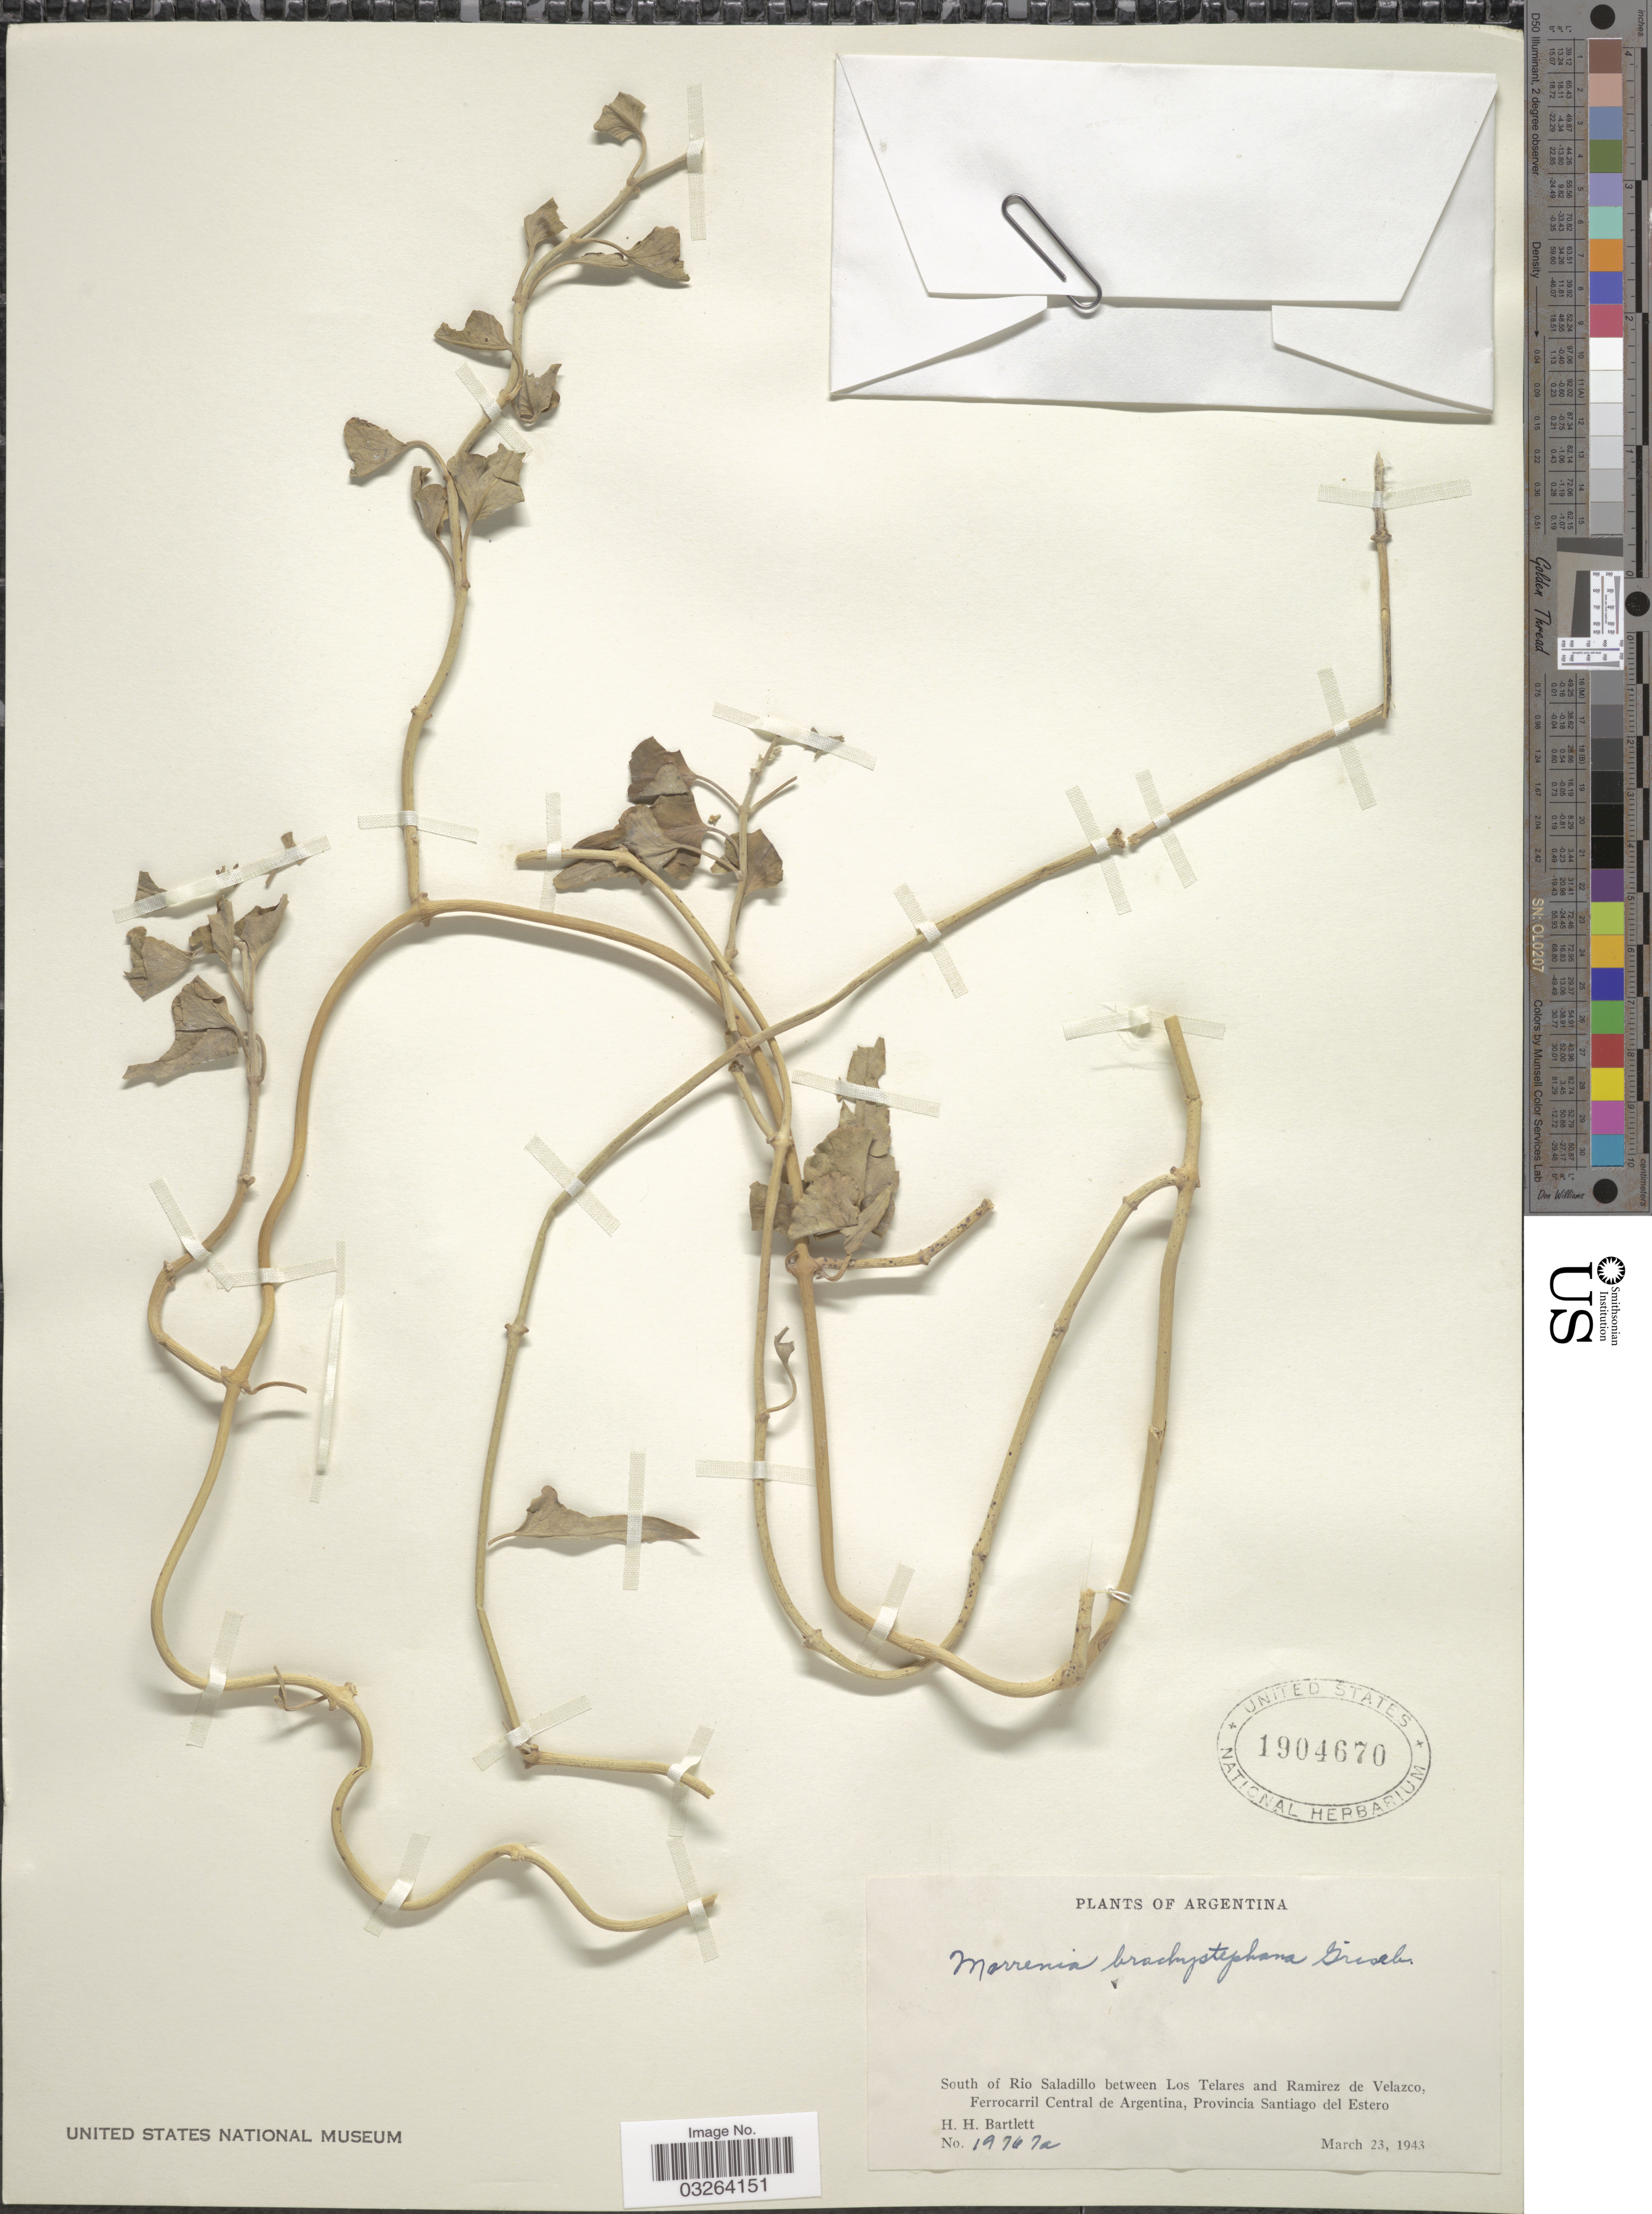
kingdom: Plantae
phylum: Tracheophyta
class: Magnoliopsida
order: Gentianales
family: Apocynaceae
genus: Morrenia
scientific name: Morrenia brachystephana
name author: Griseb.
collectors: H. H. Bartlett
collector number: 19767a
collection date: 1943-03-23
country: Argentina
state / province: Santiago del Estero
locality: South of Rio Saladillo between Los Telares and Ramirez de Velazco, Ferrocarril Central de Argentina, Provincia Santiago del Estero.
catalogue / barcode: US 1904670